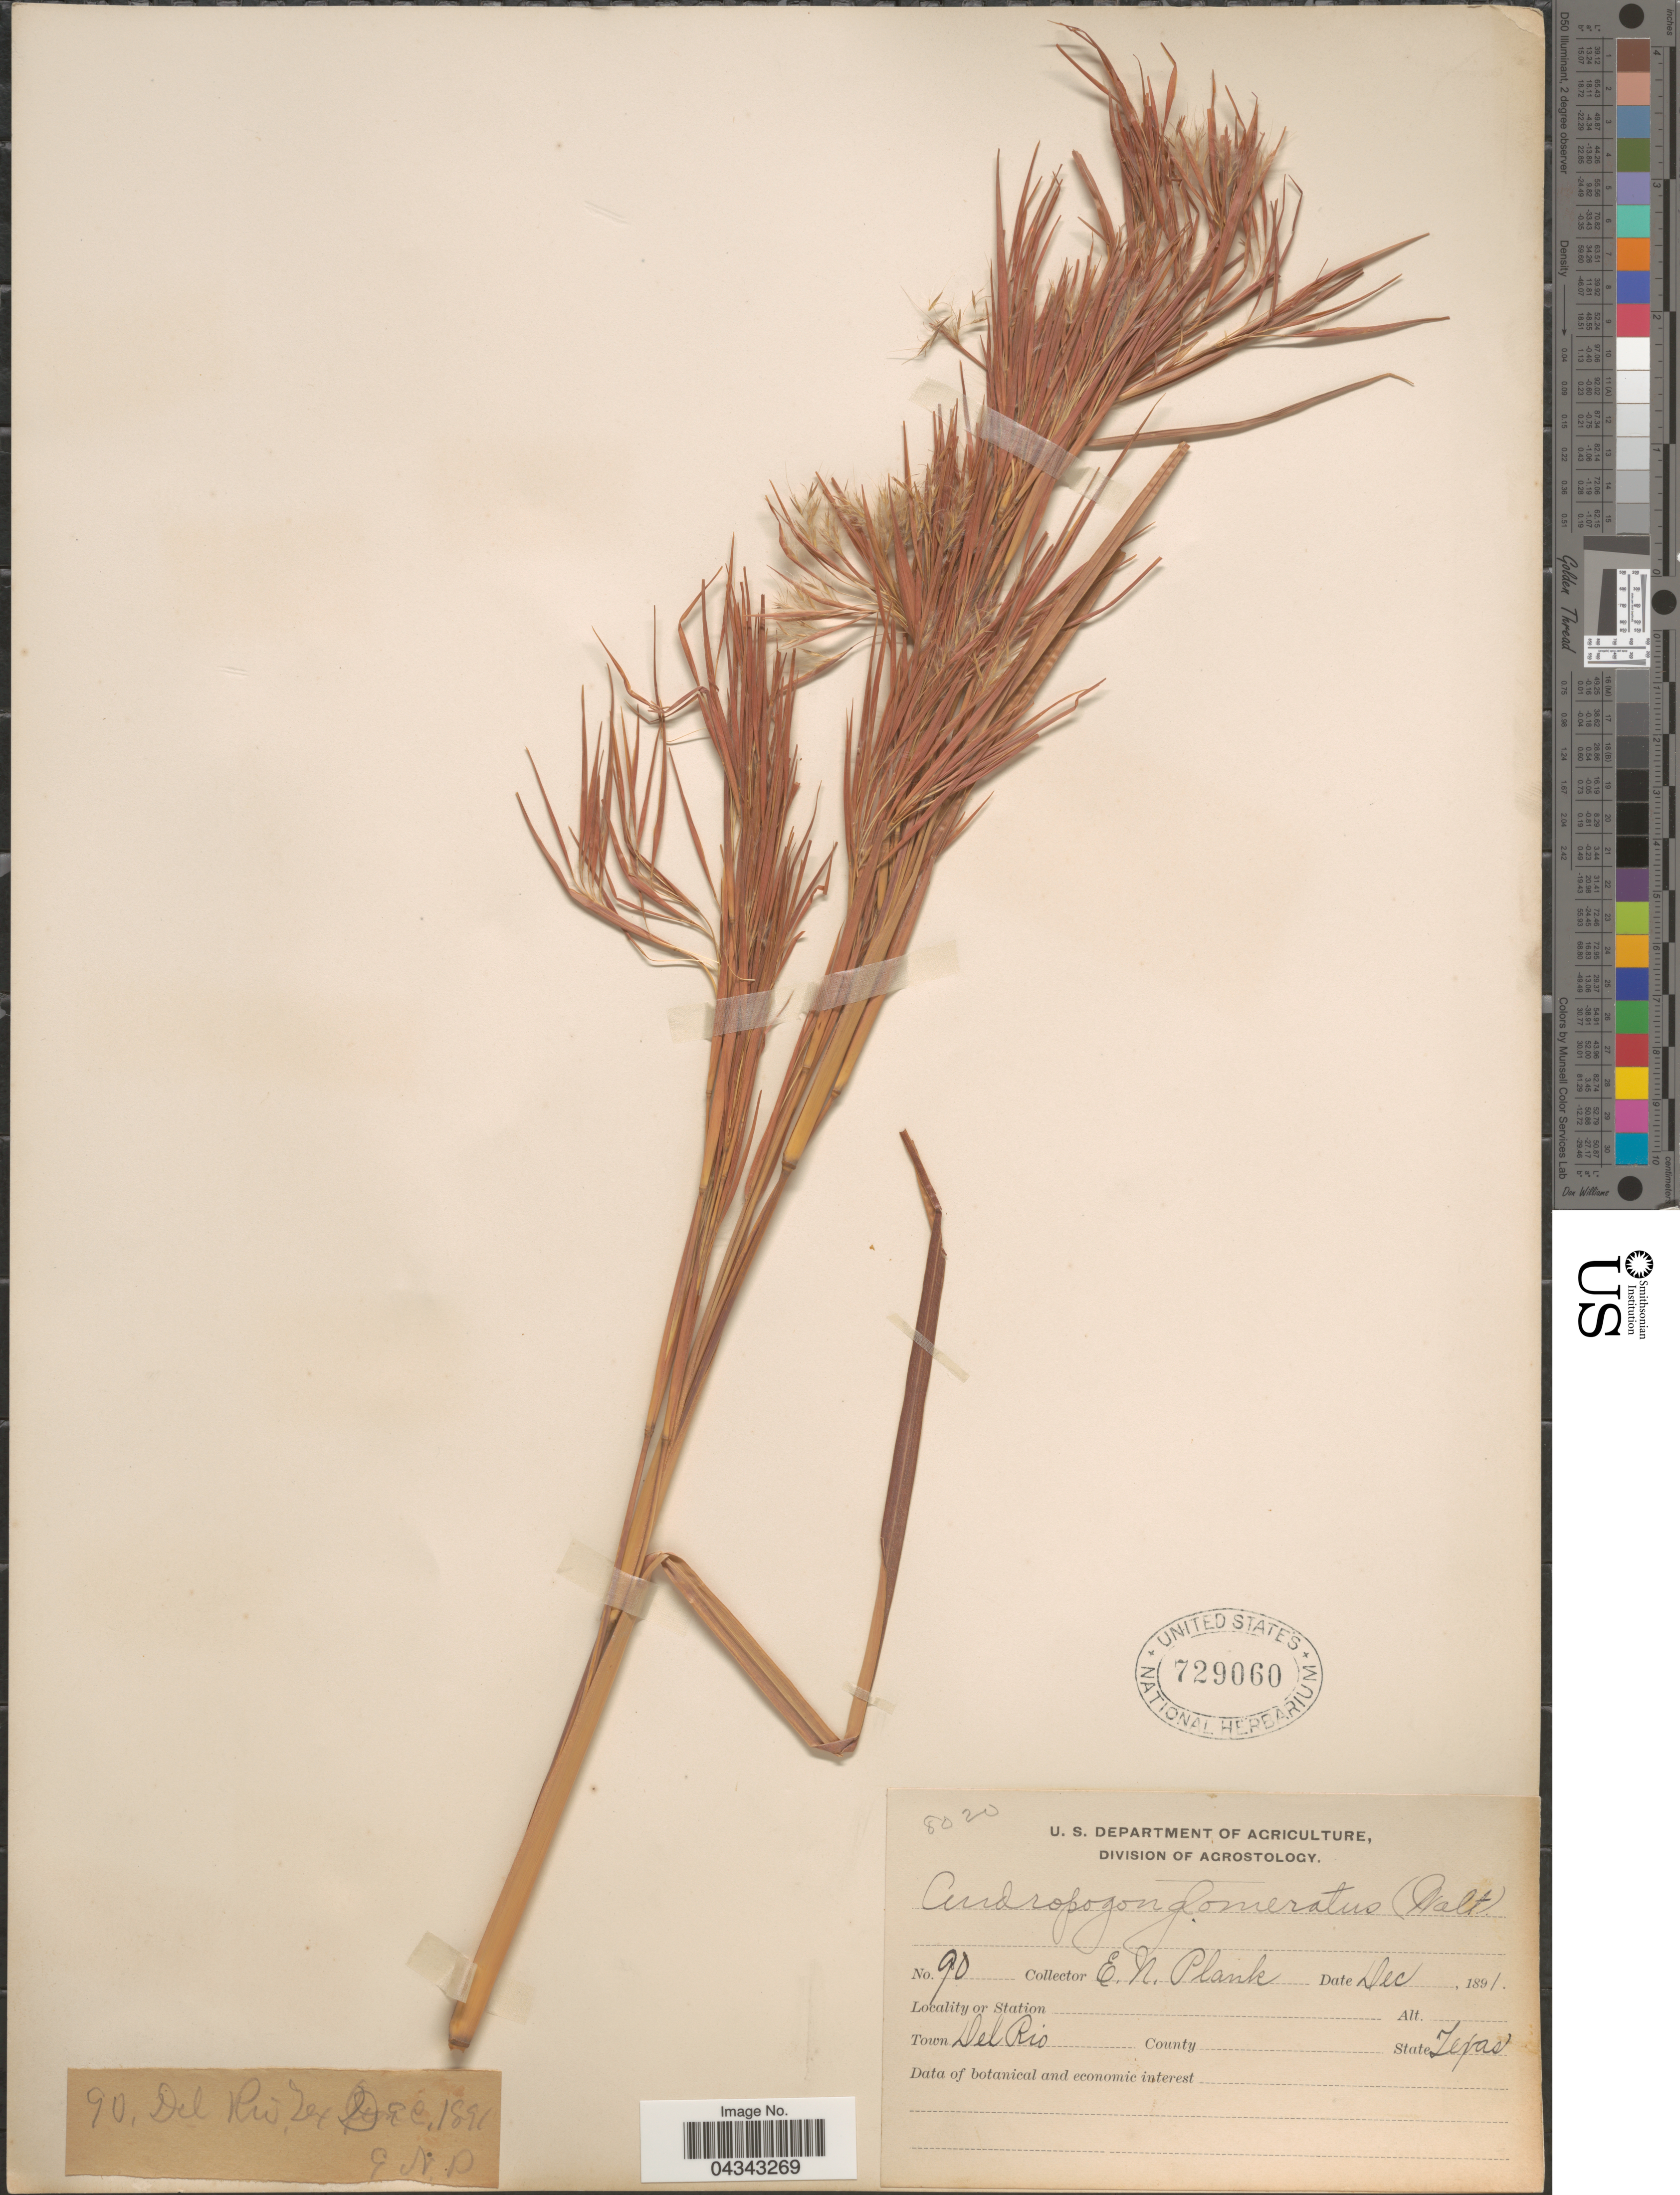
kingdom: Plantae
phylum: Tracheophyta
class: Liliopsida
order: Poales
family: Poaceae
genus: Andropogon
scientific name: Andropogon glomeratus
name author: (Walter) Britton, Stearns & Poggenb.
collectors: E. Plank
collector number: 90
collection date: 1891-12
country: United States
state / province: Texas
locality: Town Del Rio.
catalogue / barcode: US 729060